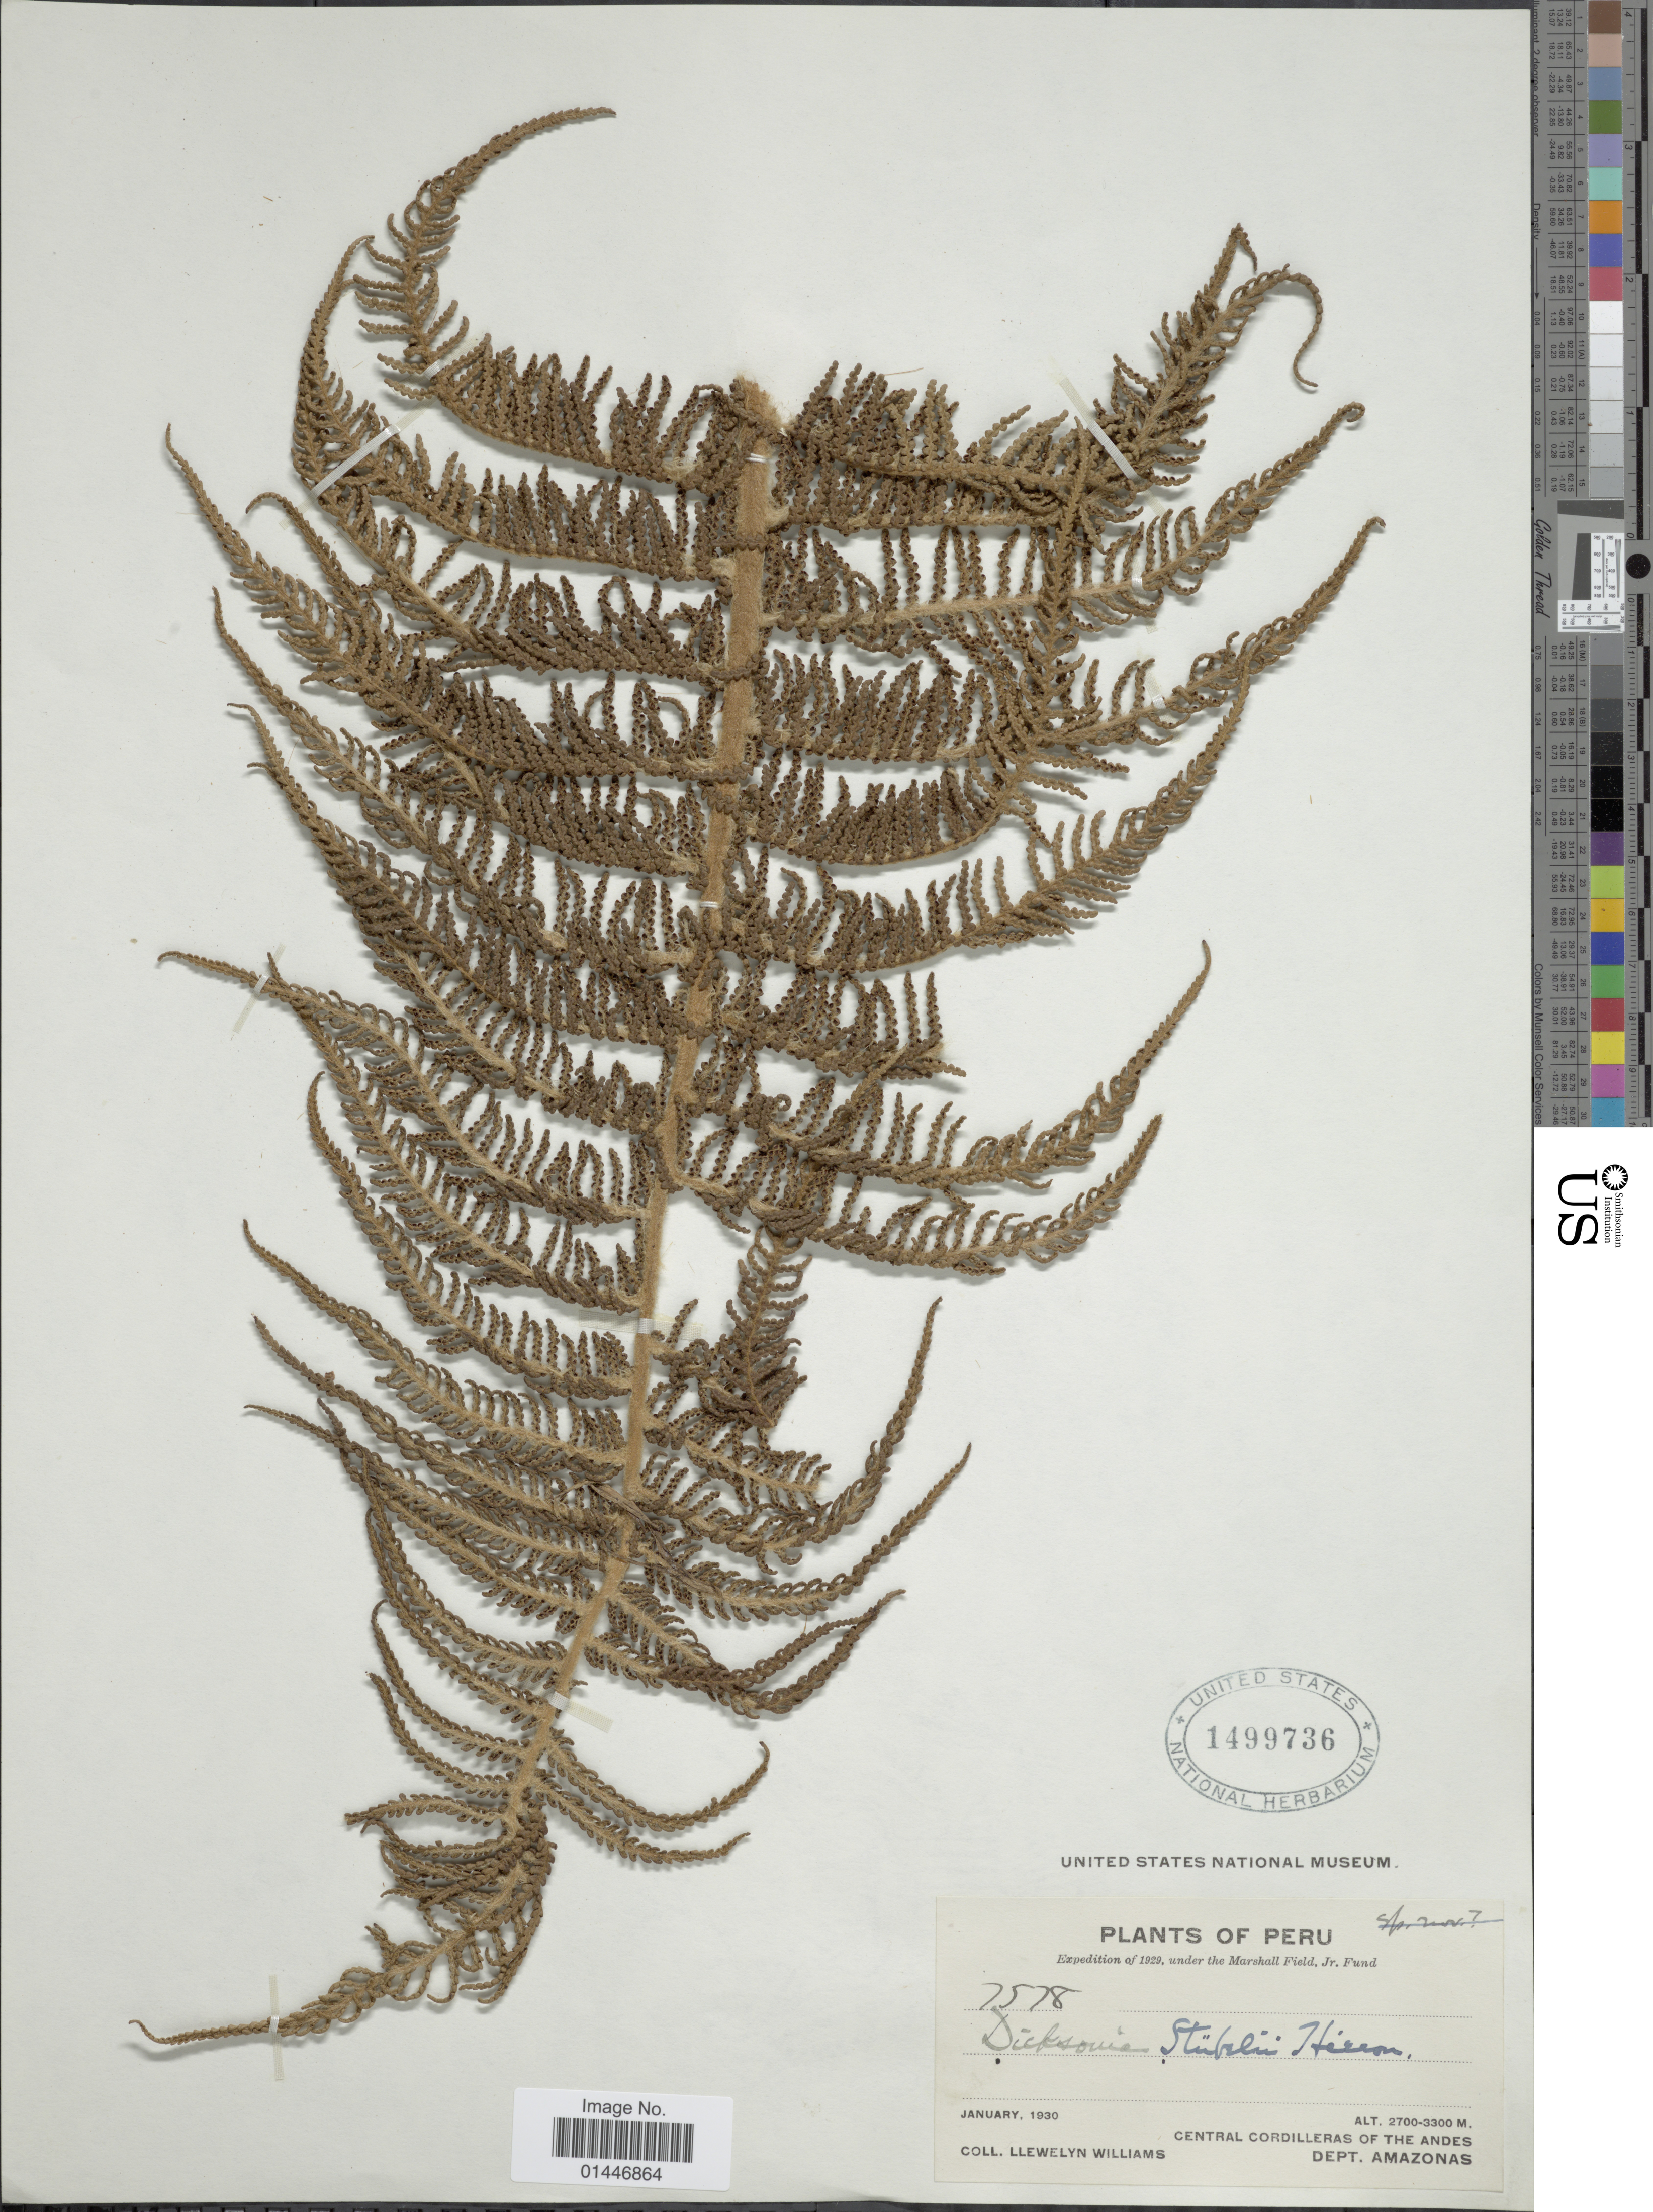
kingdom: Plantae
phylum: Tracheophyta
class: Polypodiopsida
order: Cyatheales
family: Dicksoniaceae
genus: Dicksonia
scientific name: Dicksonia stuebelii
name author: Hieron.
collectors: Ll. Williams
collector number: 7578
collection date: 1930-01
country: Peru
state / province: Amazonas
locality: Central Cordilleras of the Andes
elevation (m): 2700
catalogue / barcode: US 1499736